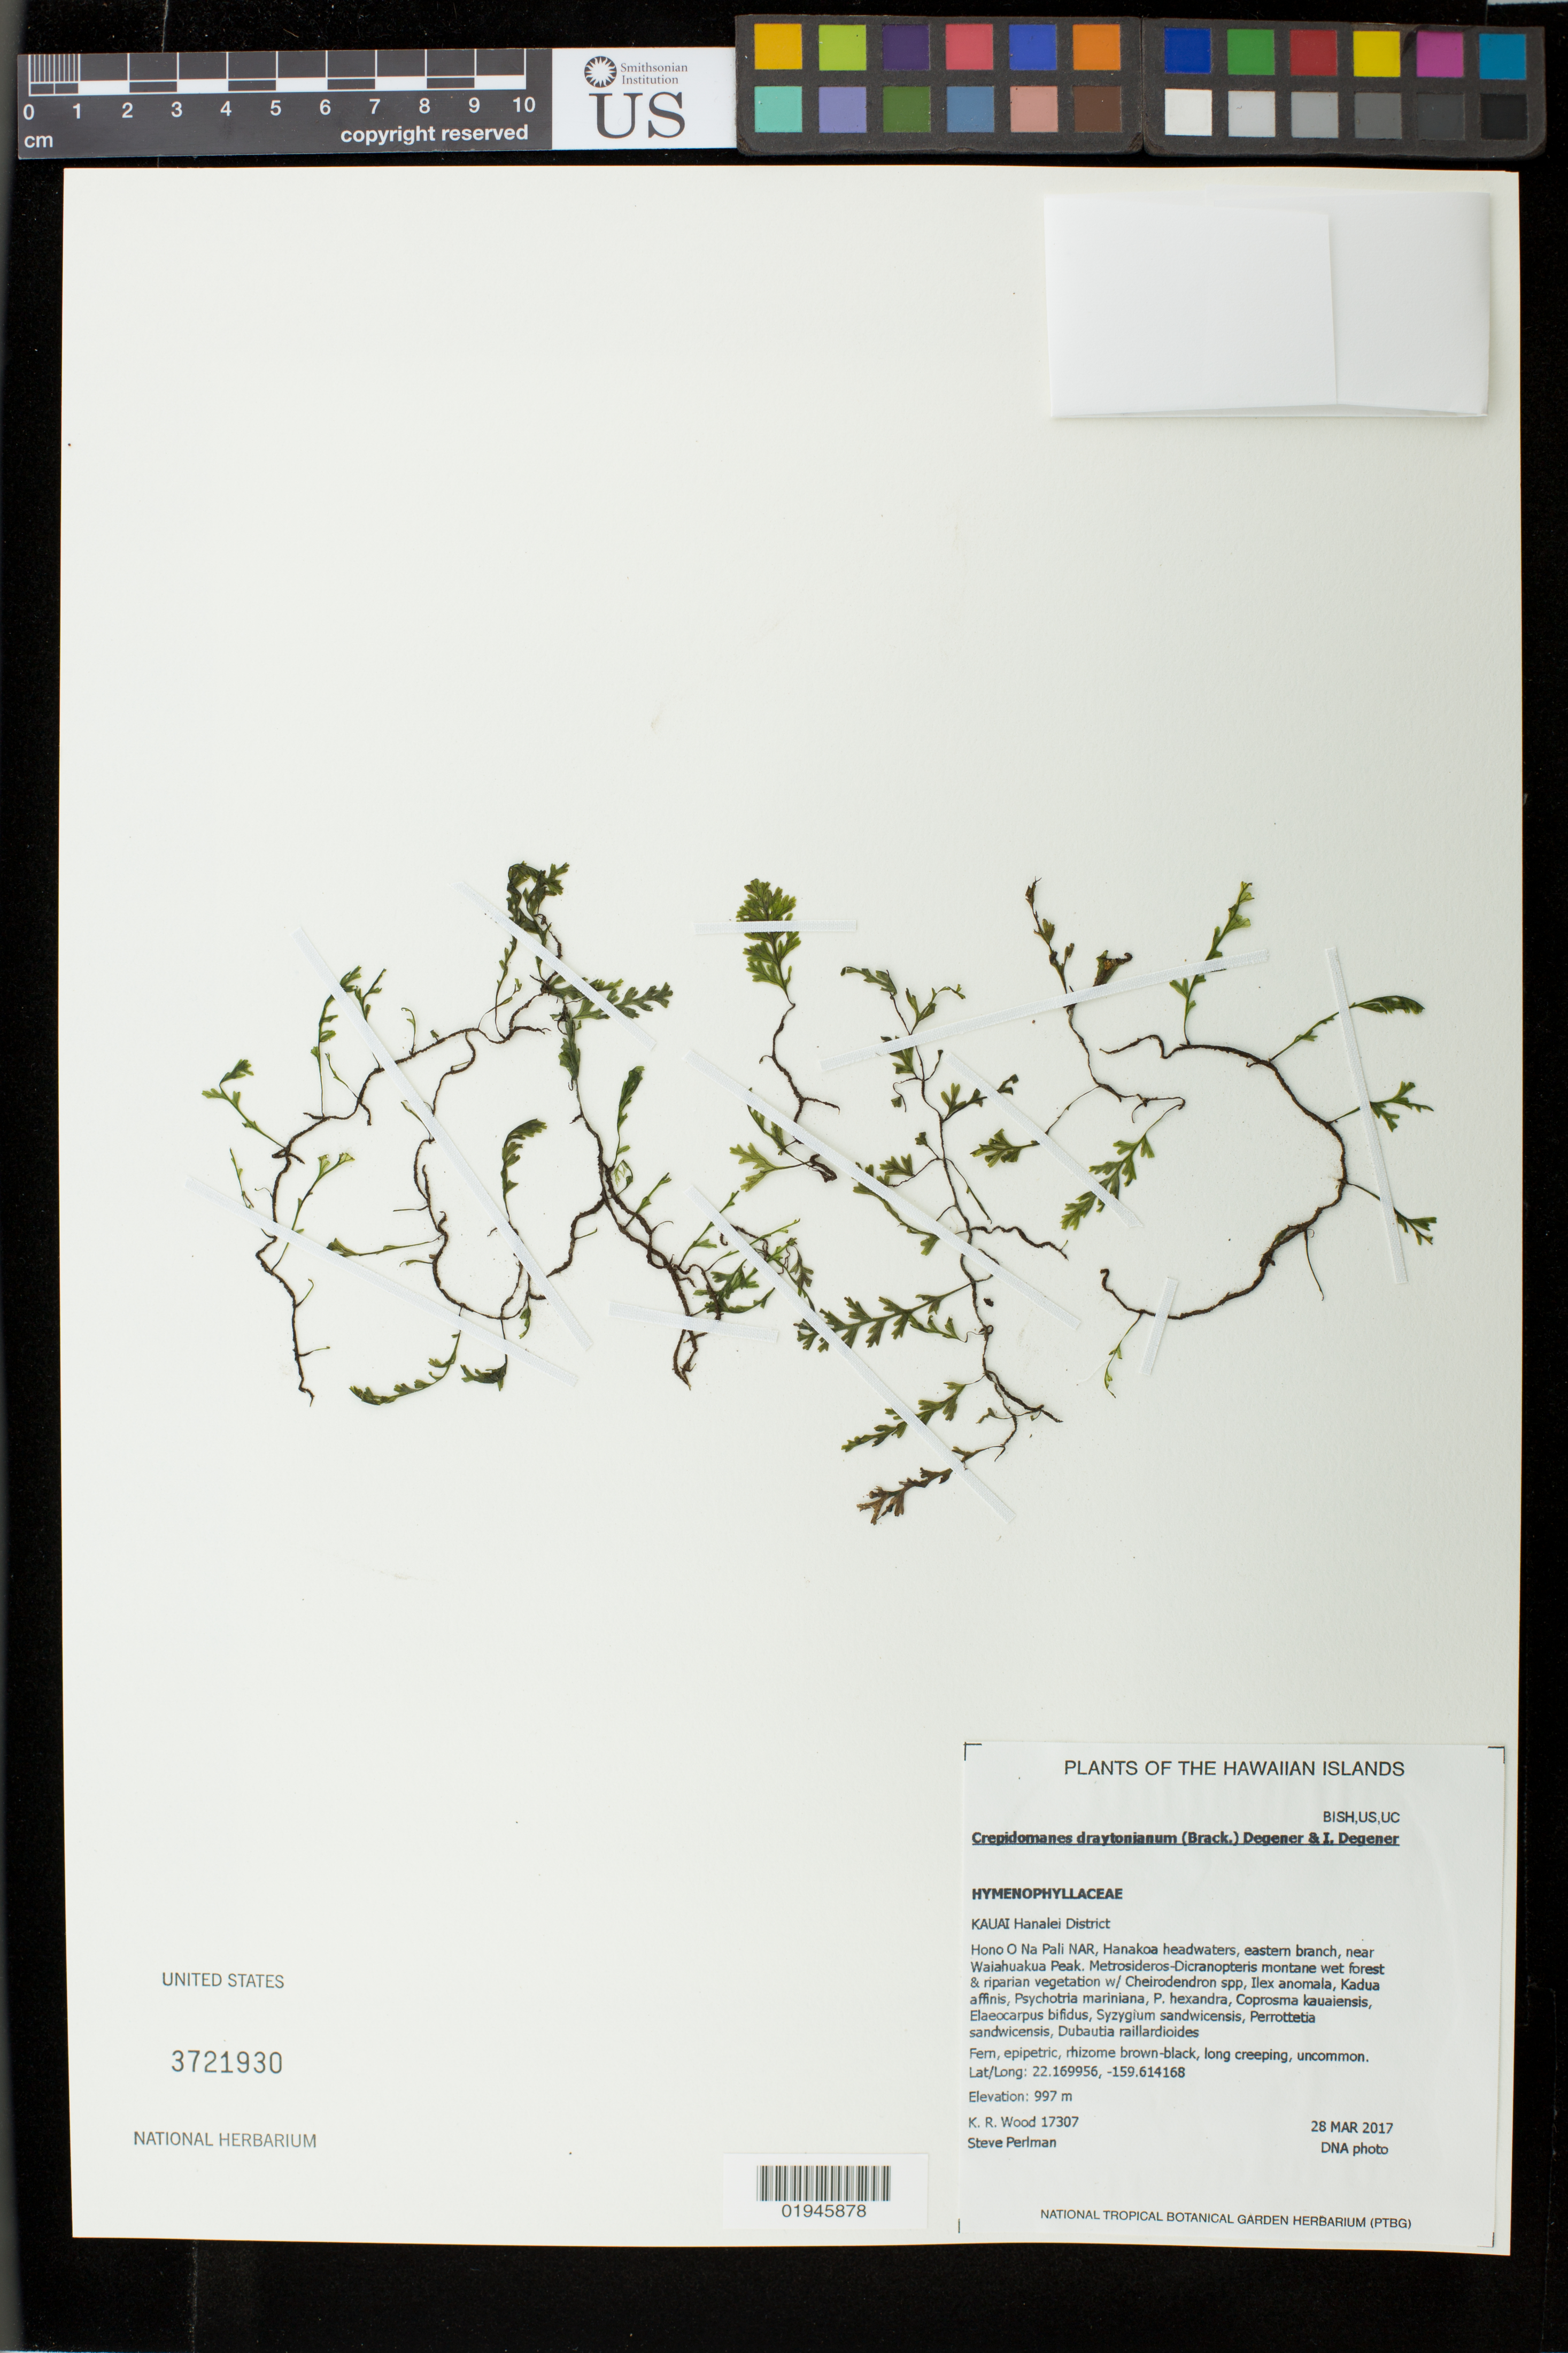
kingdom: Plantae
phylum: Tracheophyta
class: Polypodiopsida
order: Hymenophyllales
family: Hymenophyllaceae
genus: Crepidomanes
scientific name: Crepidomanes draytonianum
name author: (Brack.) Ebihara & K. Iwats.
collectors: K. R. Wood & S. P. Perlman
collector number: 17307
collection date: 2017-03-28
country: United States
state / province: Hawaii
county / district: Kauai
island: Kaua'i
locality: Hanalei District, Hono O Na Pali NAR, Hanakoa headwaters, eastern branch, near Waiahuakua Peak.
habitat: Montane wet forest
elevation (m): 997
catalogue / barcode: US 3721930